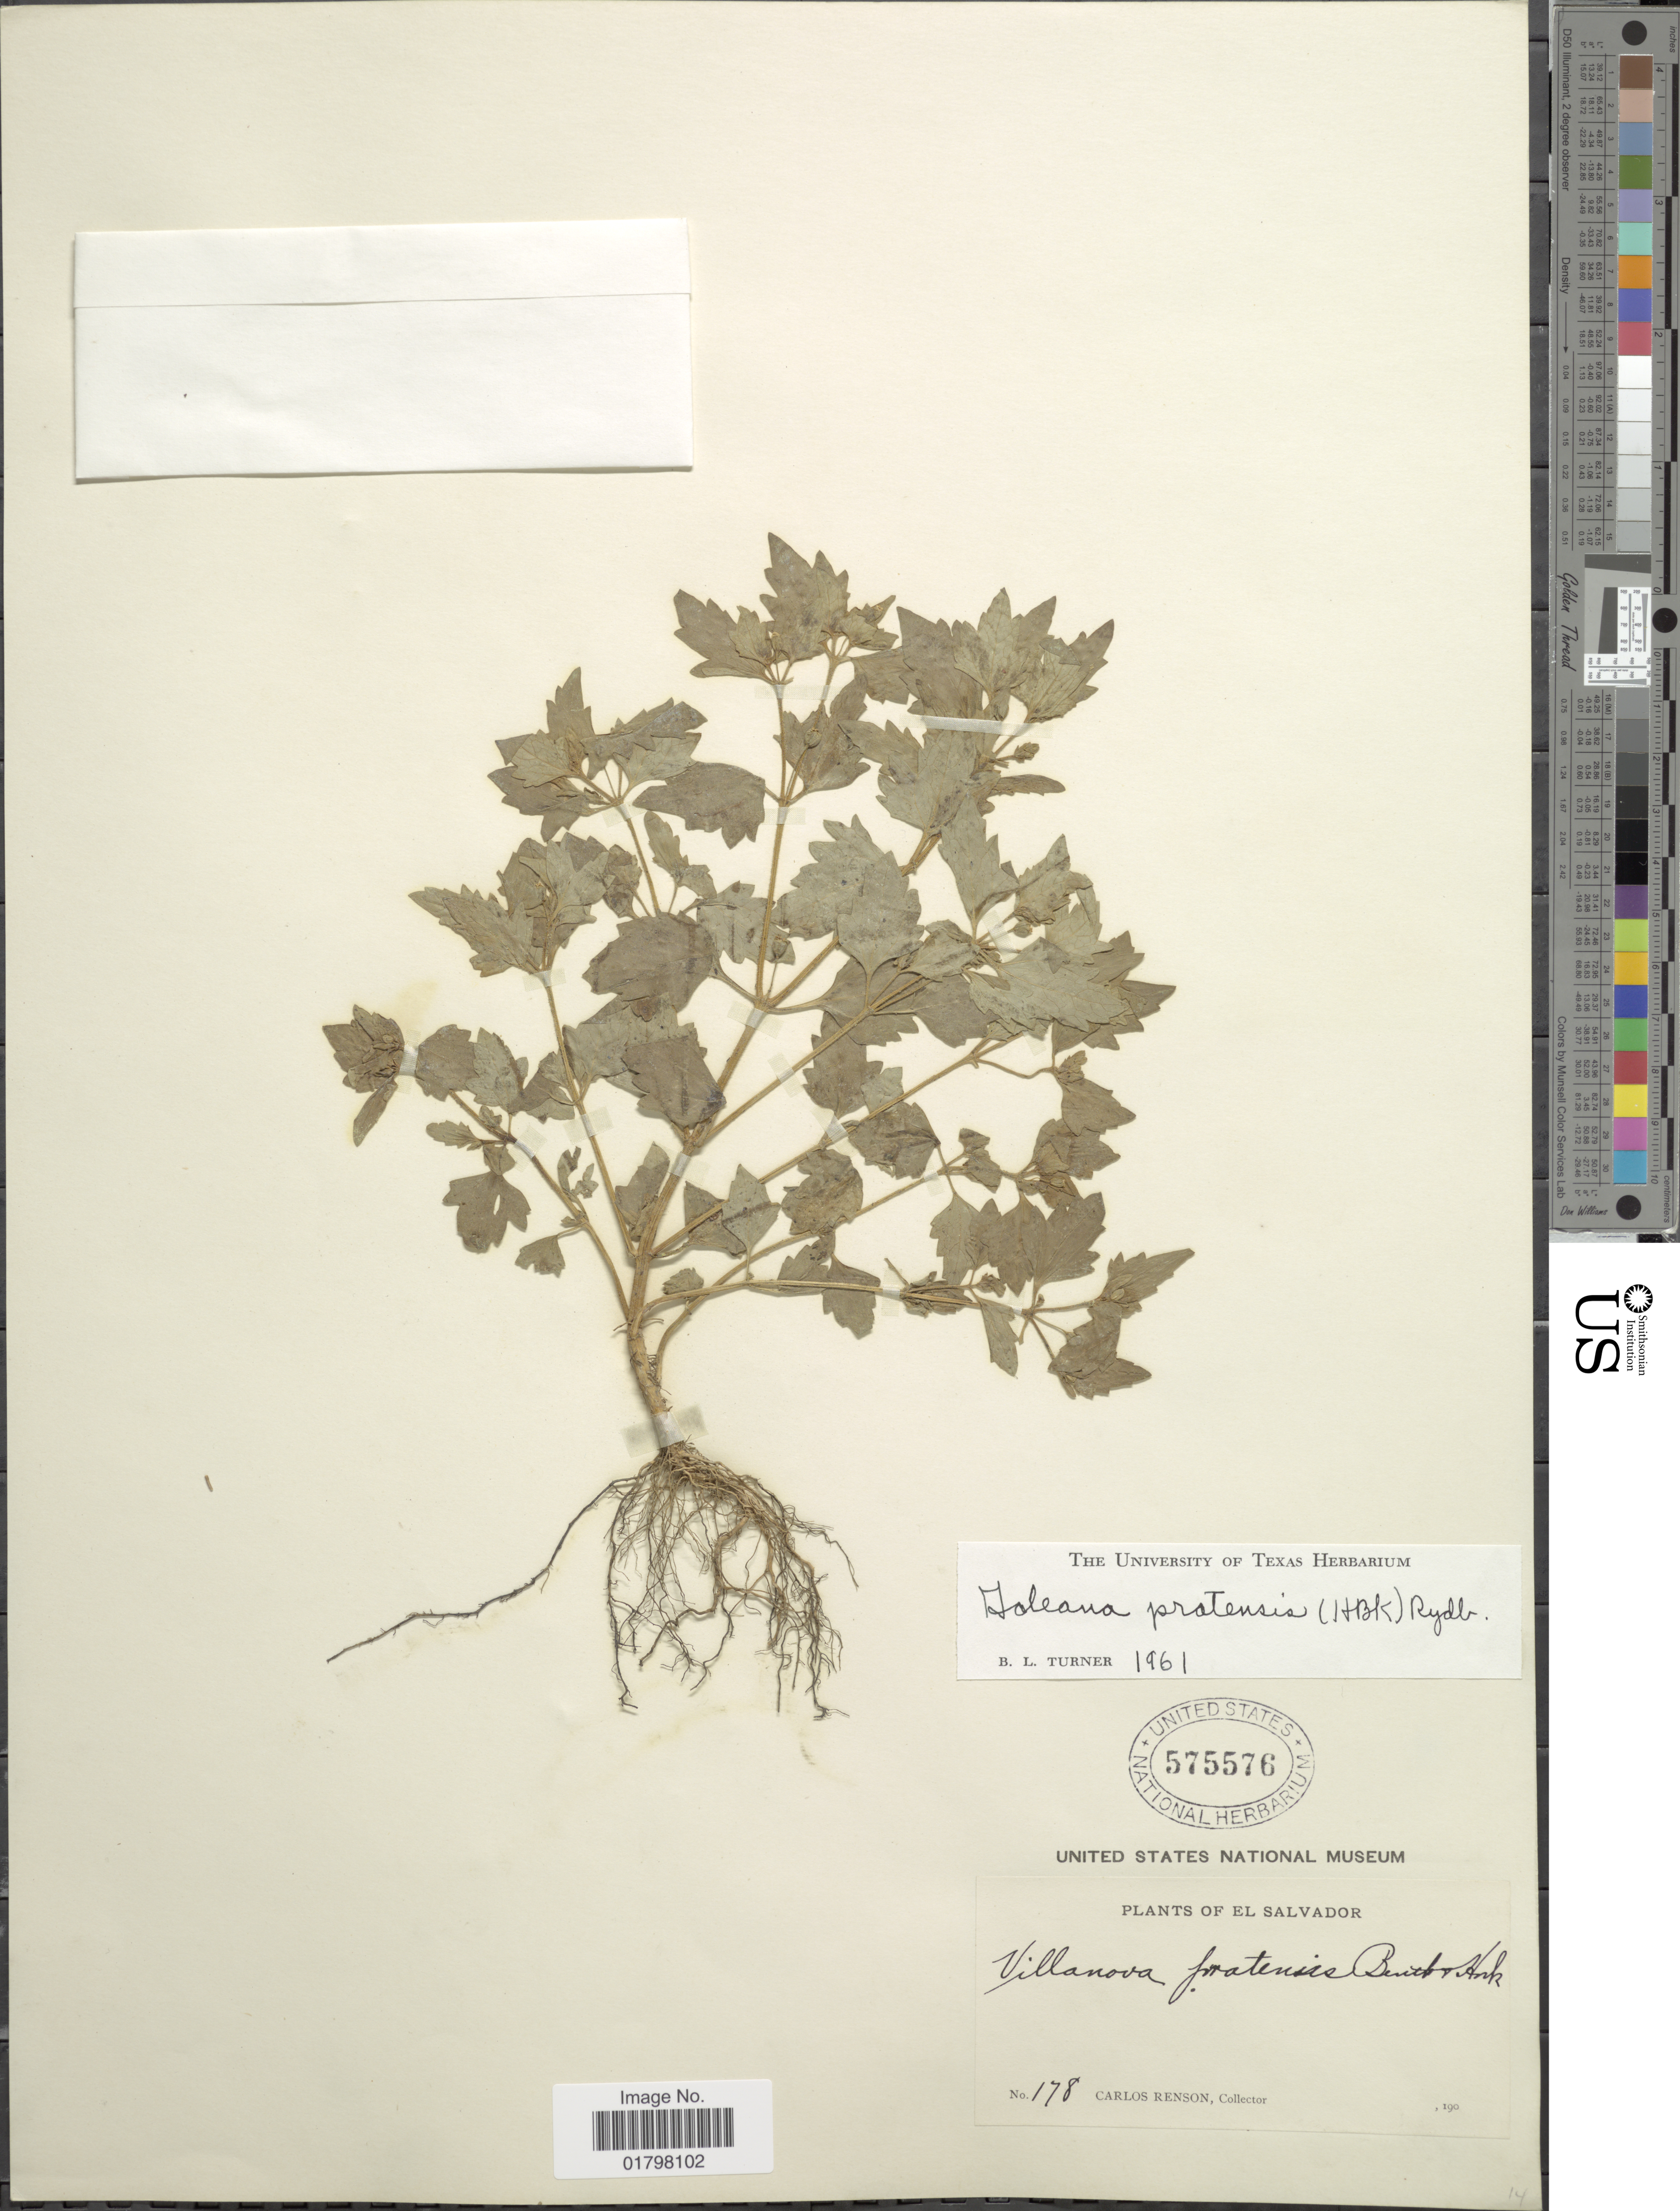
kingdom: Plantae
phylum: Tracheophyta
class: Magnoliopsida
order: Asterales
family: Asteraceae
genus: Galeana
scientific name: Galeana pratensis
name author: (Kunth) Rydb.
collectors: C. Renson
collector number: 178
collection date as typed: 190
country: El Salvador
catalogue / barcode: US 575576